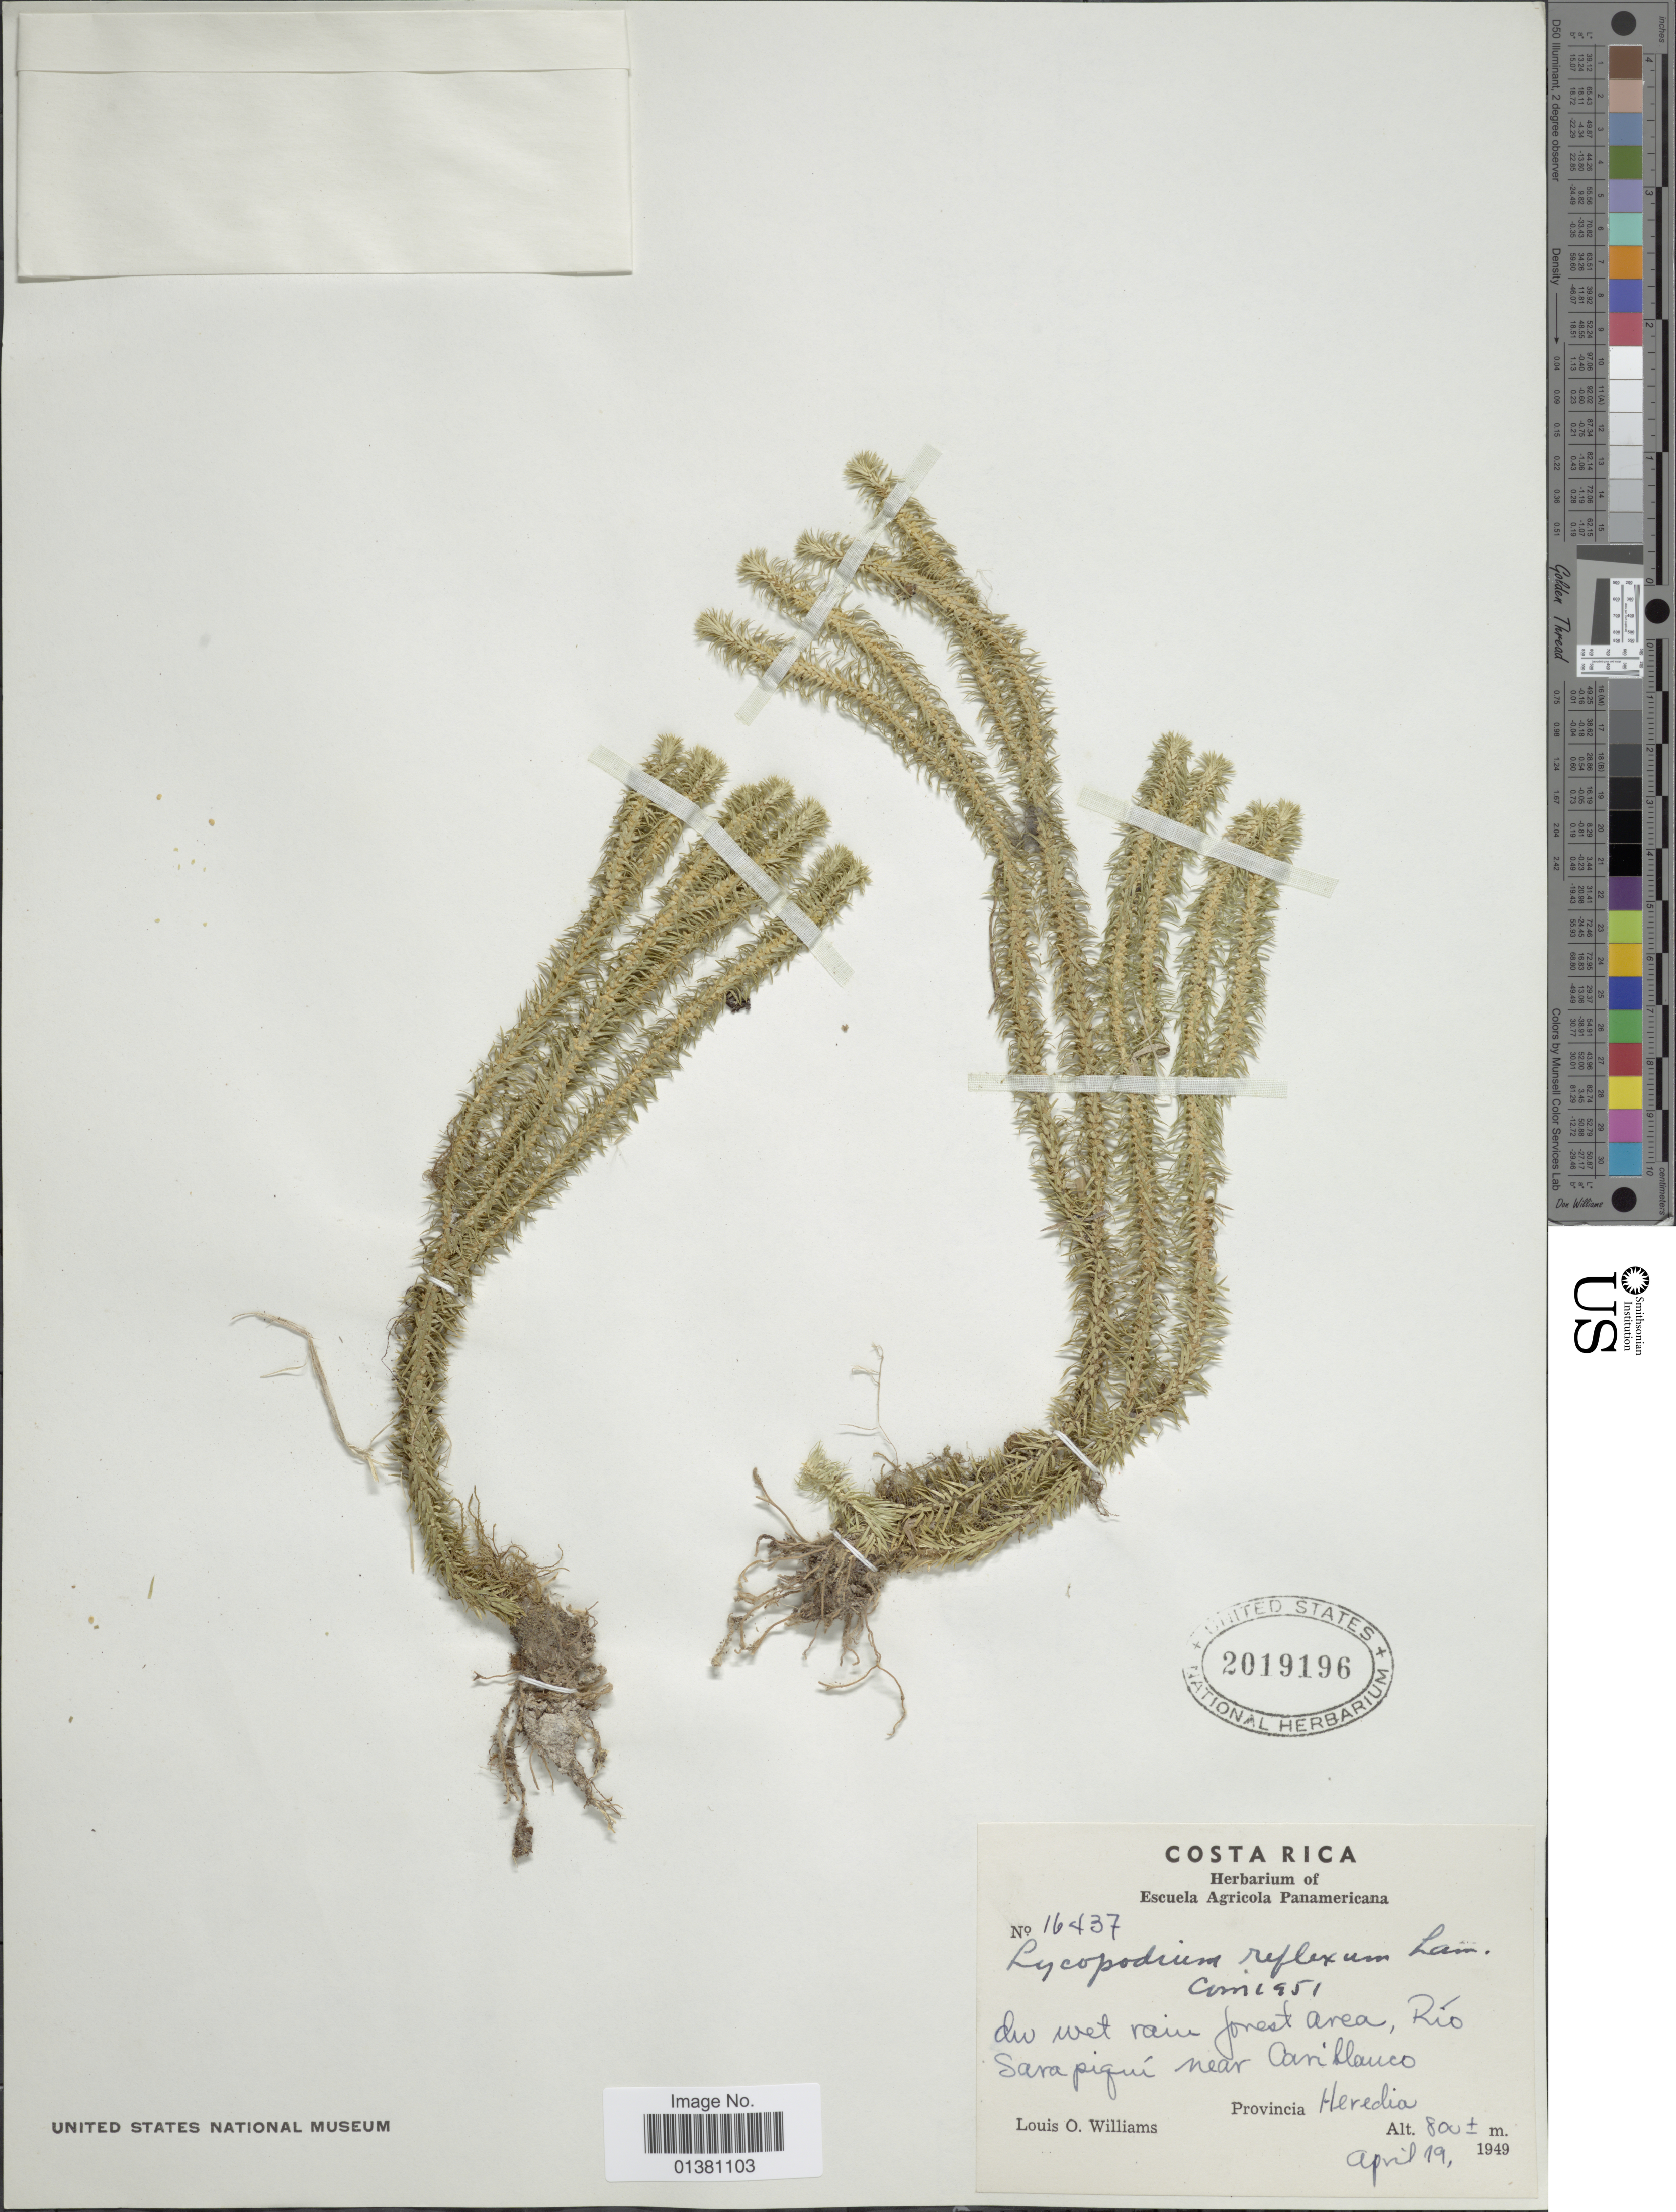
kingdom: Plantae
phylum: Tracheophyta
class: Lycopodiopsida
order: Lycopodiales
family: Lycopodiaceae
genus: Phlegmariurus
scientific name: Phlegmariurus reflexus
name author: (Lam.) B. Øllg.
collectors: L. O. Williams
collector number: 16437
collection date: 1949-04-19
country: Costa Rica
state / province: Heredia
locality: In wet rain forest area, Río Sarapiquí near Cariblanco, Provincia Heredia.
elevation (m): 800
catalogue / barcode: US 2019196